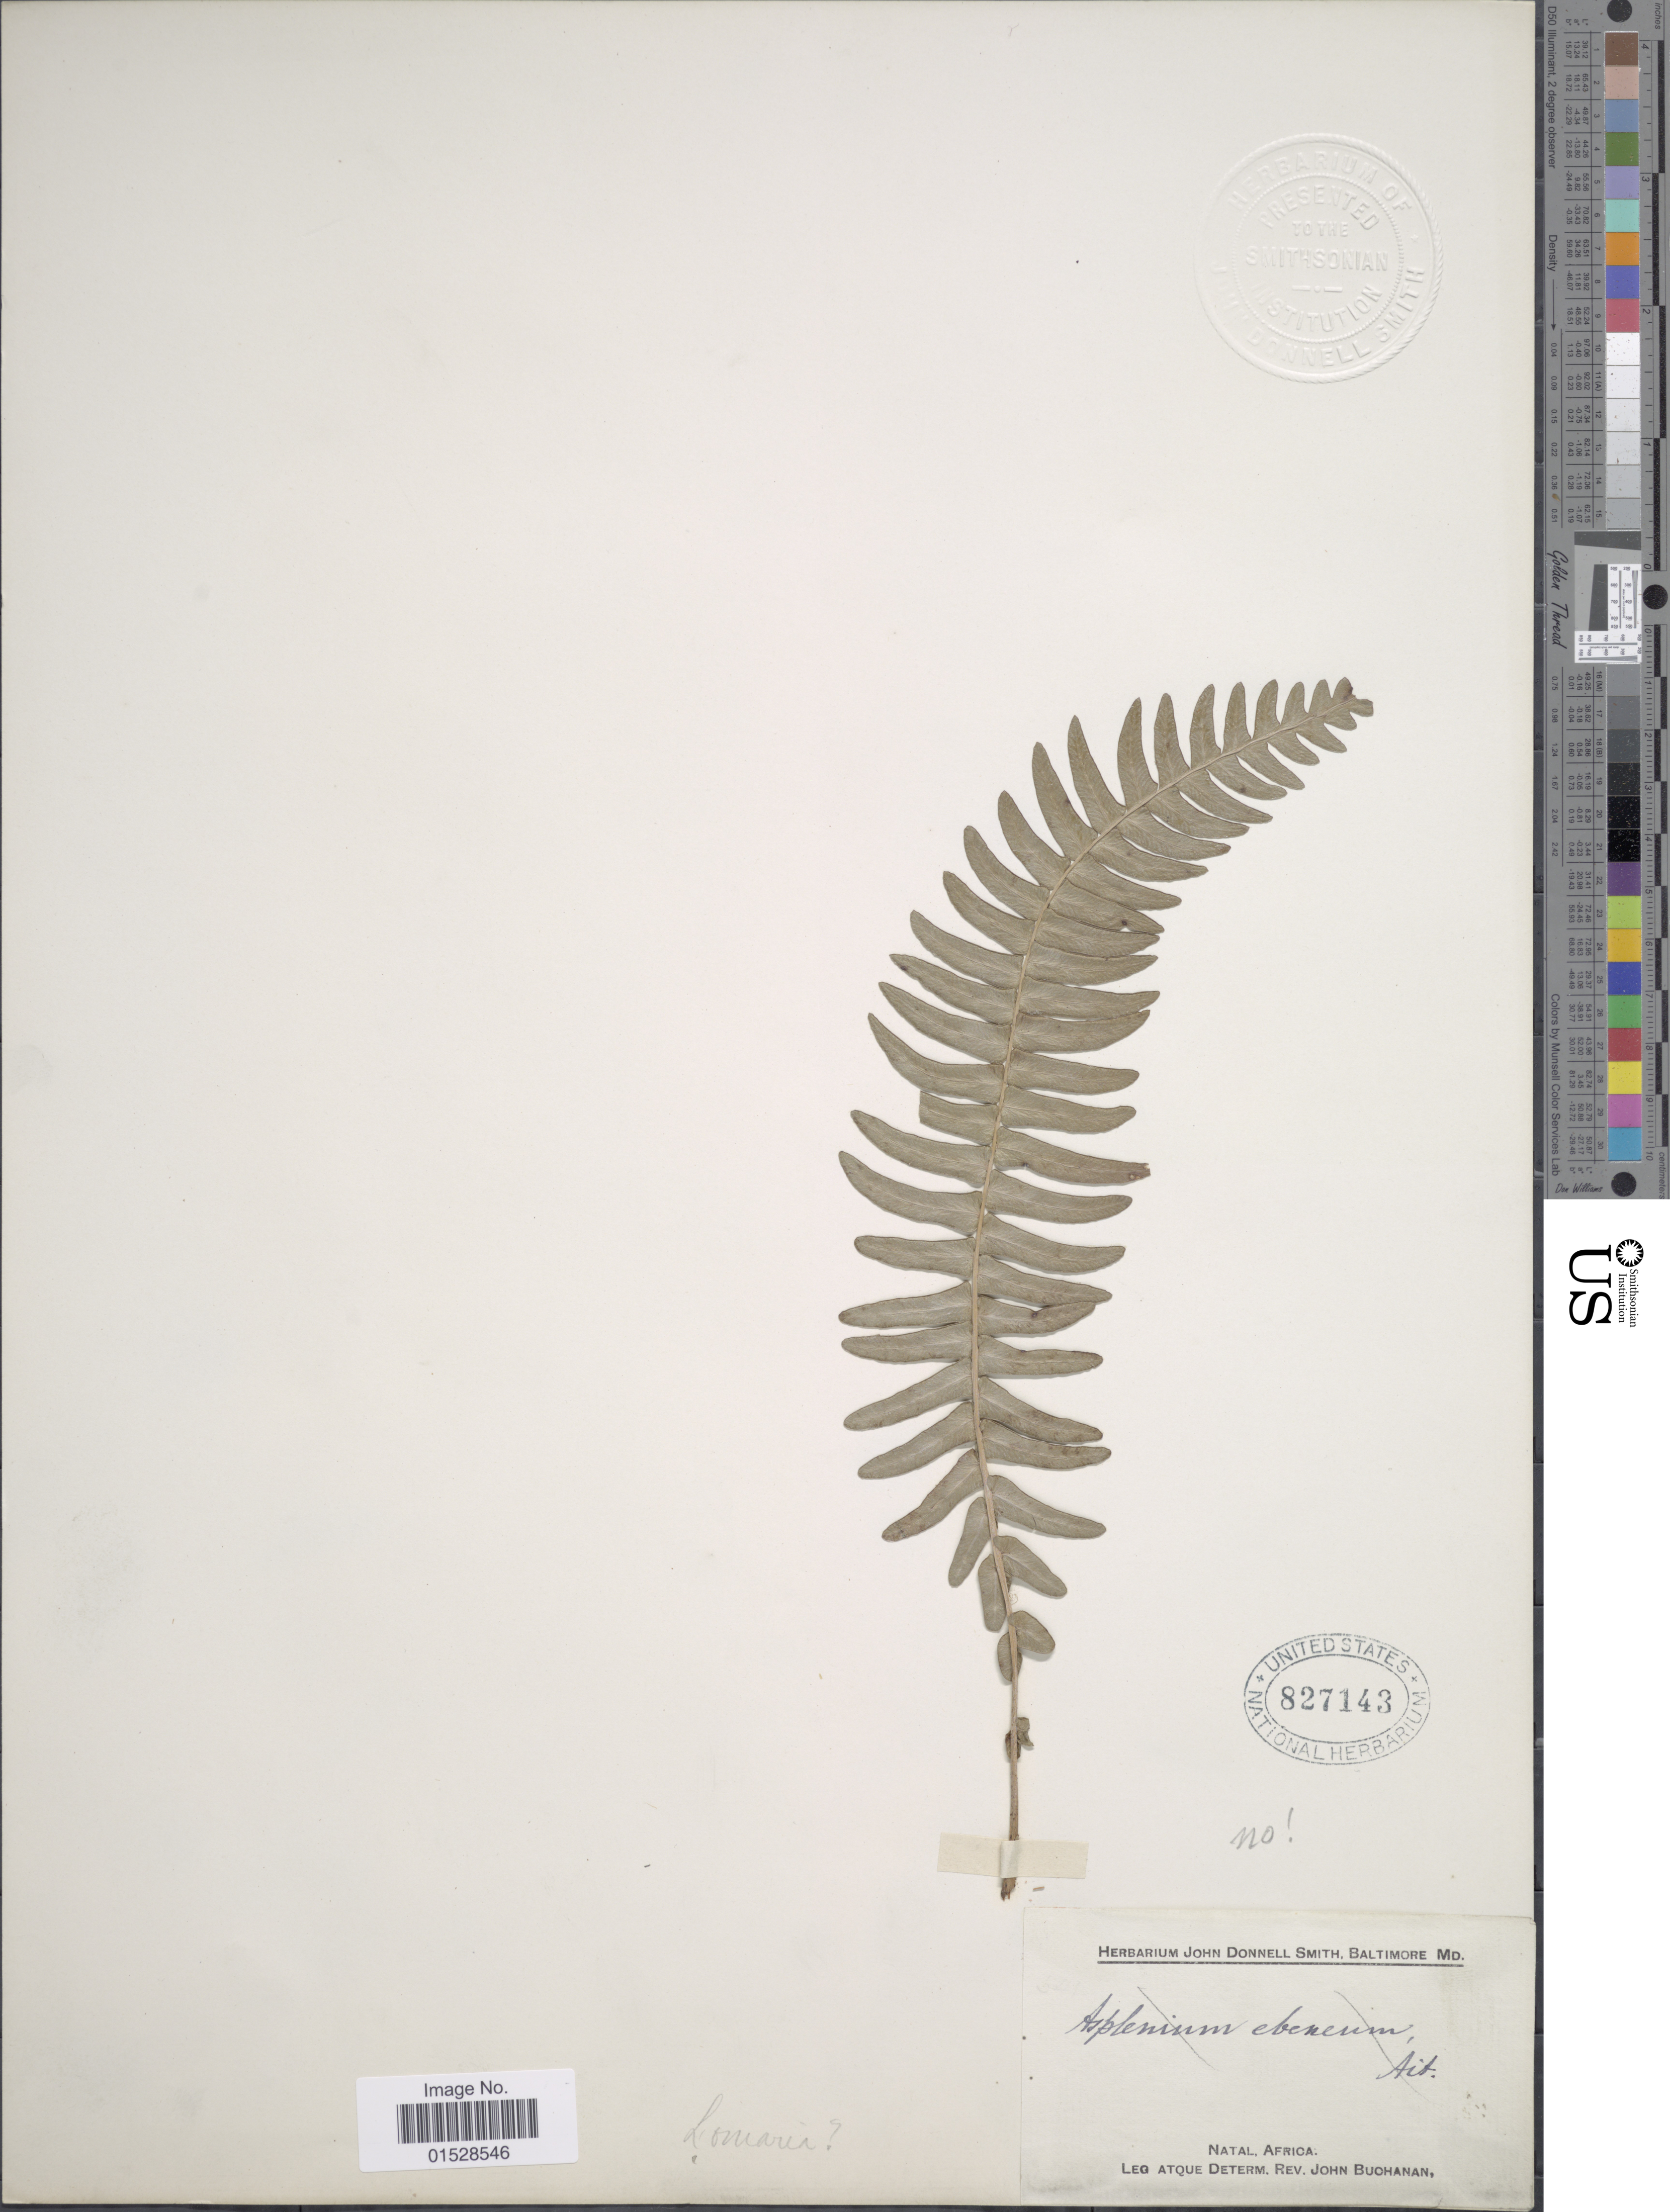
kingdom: Plantae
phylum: Tracheophyta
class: Polypodiopsida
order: Polypodiales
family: Blechnaceae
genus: Blechnum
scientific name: Blechnum punctulatum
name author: Sw.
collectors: J. Buchanan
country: South Africa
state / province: KwaZulu-Natal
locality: Natal.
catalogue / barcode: US 827143